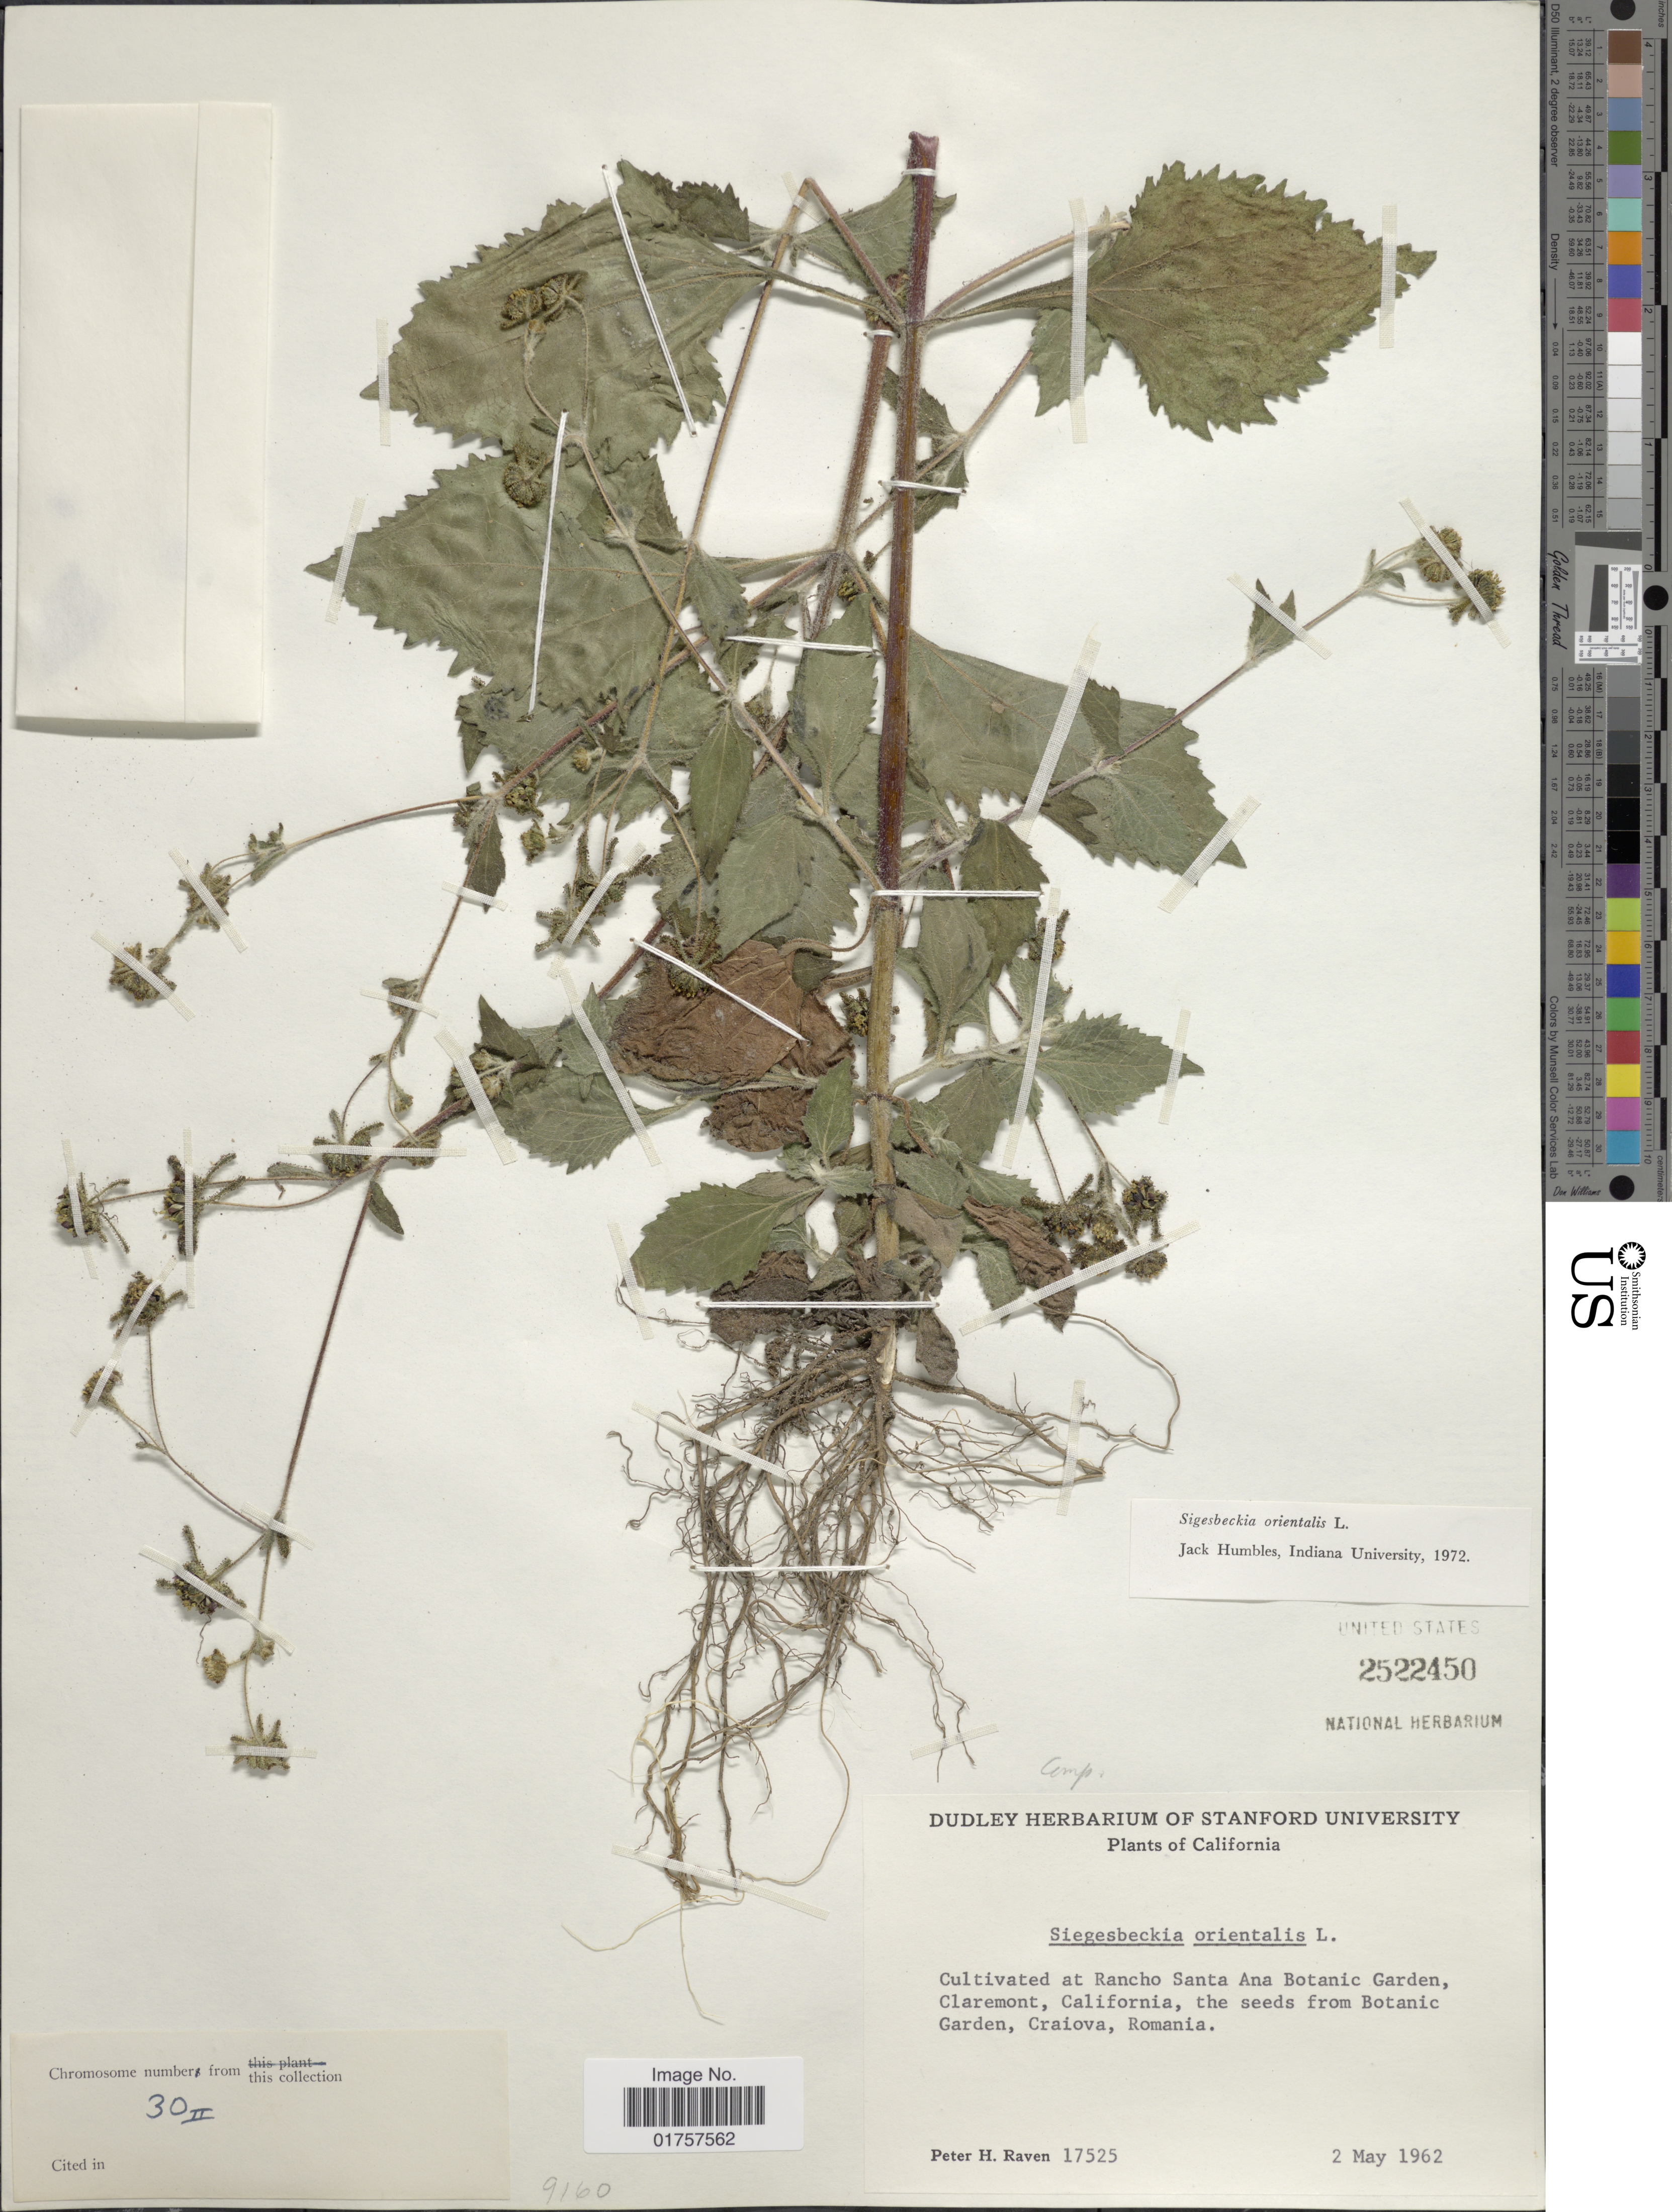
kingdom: Plantae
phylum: Tracheophyta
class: Magnoliopsida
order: Asterales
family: Asteraceae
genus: Sigesbeckia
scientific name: Sigesbeckia orientalis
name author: L.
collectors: P. Raven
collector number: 17525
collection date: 1962-05-02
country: United States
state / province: California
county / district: Orange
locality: Rancho Santa Ana Botanic Garden, Claremont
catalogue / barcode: US 2522450